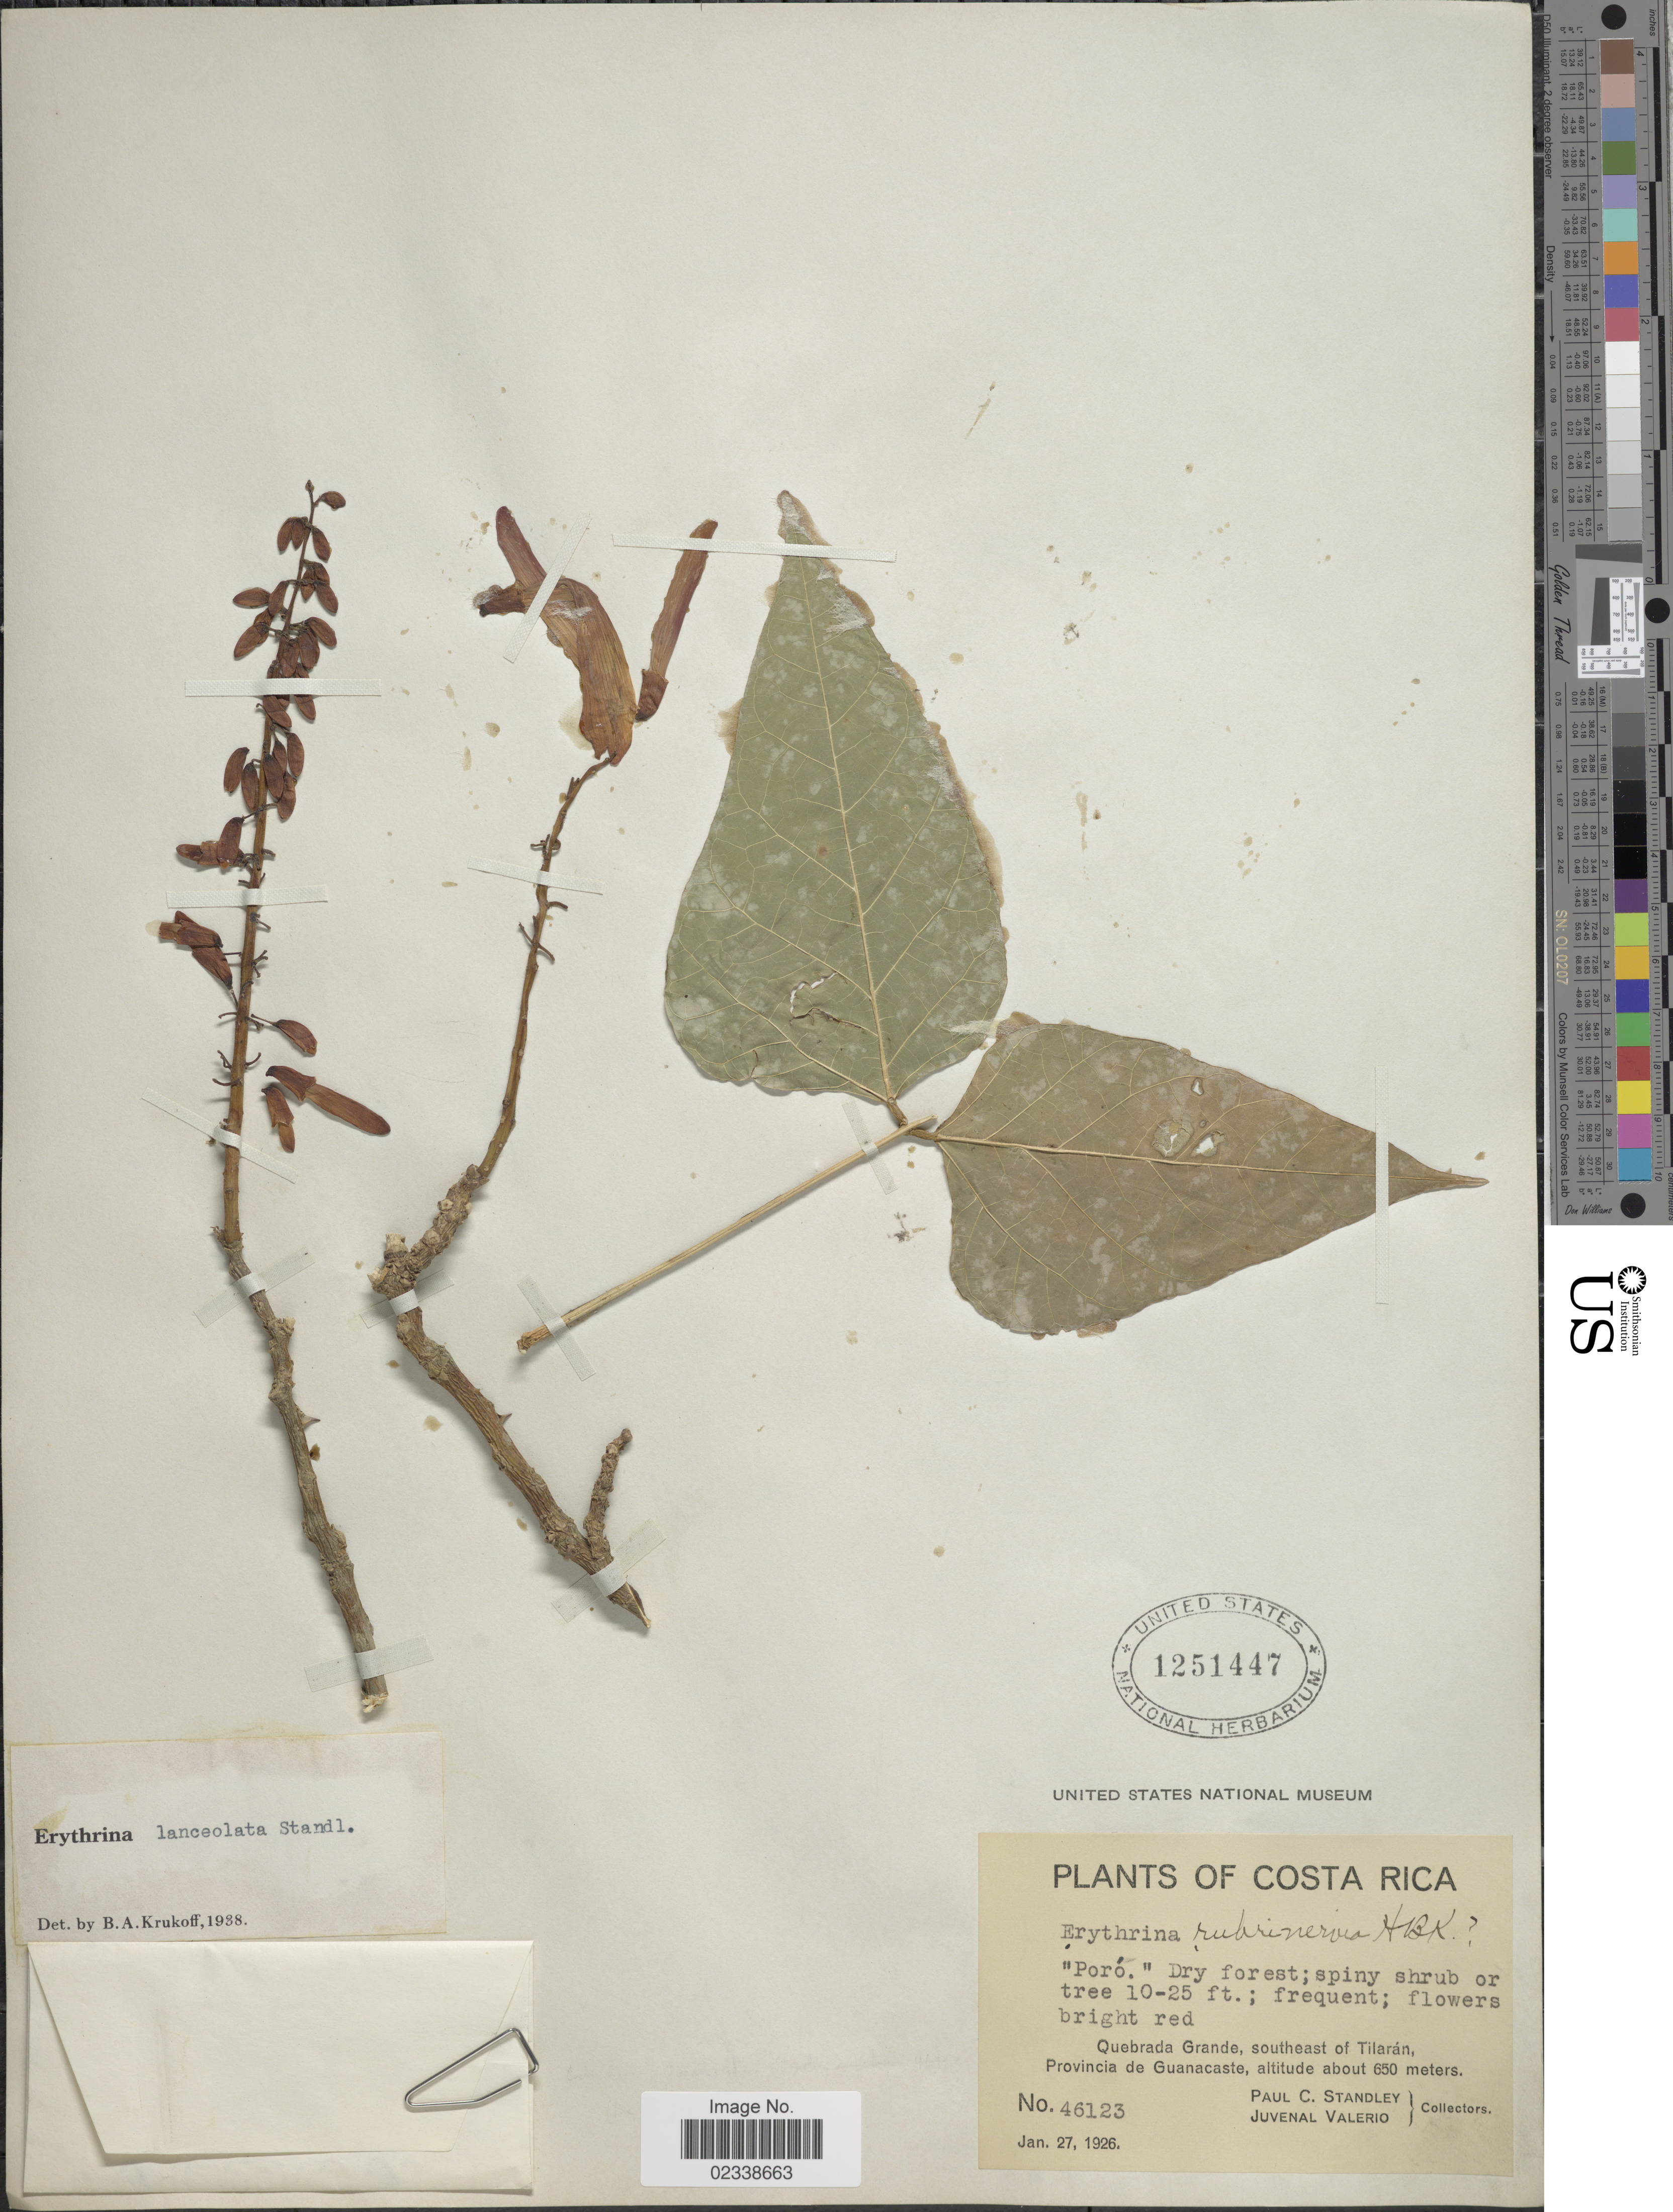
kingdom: Plantae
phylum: Tracheophyta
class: Magnoliopsida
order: Fabales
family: Fabaceae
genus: Erythrina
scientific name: Erythrina lanceolata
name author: Standl.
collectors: P. C. Standley & J. Valerio R.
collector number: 46123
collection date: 1926-01-27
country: Costa Rica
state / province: Guanacaste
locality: Quebrada Grande, southeast of Tilaran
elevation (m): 650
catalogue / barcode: US 1251447